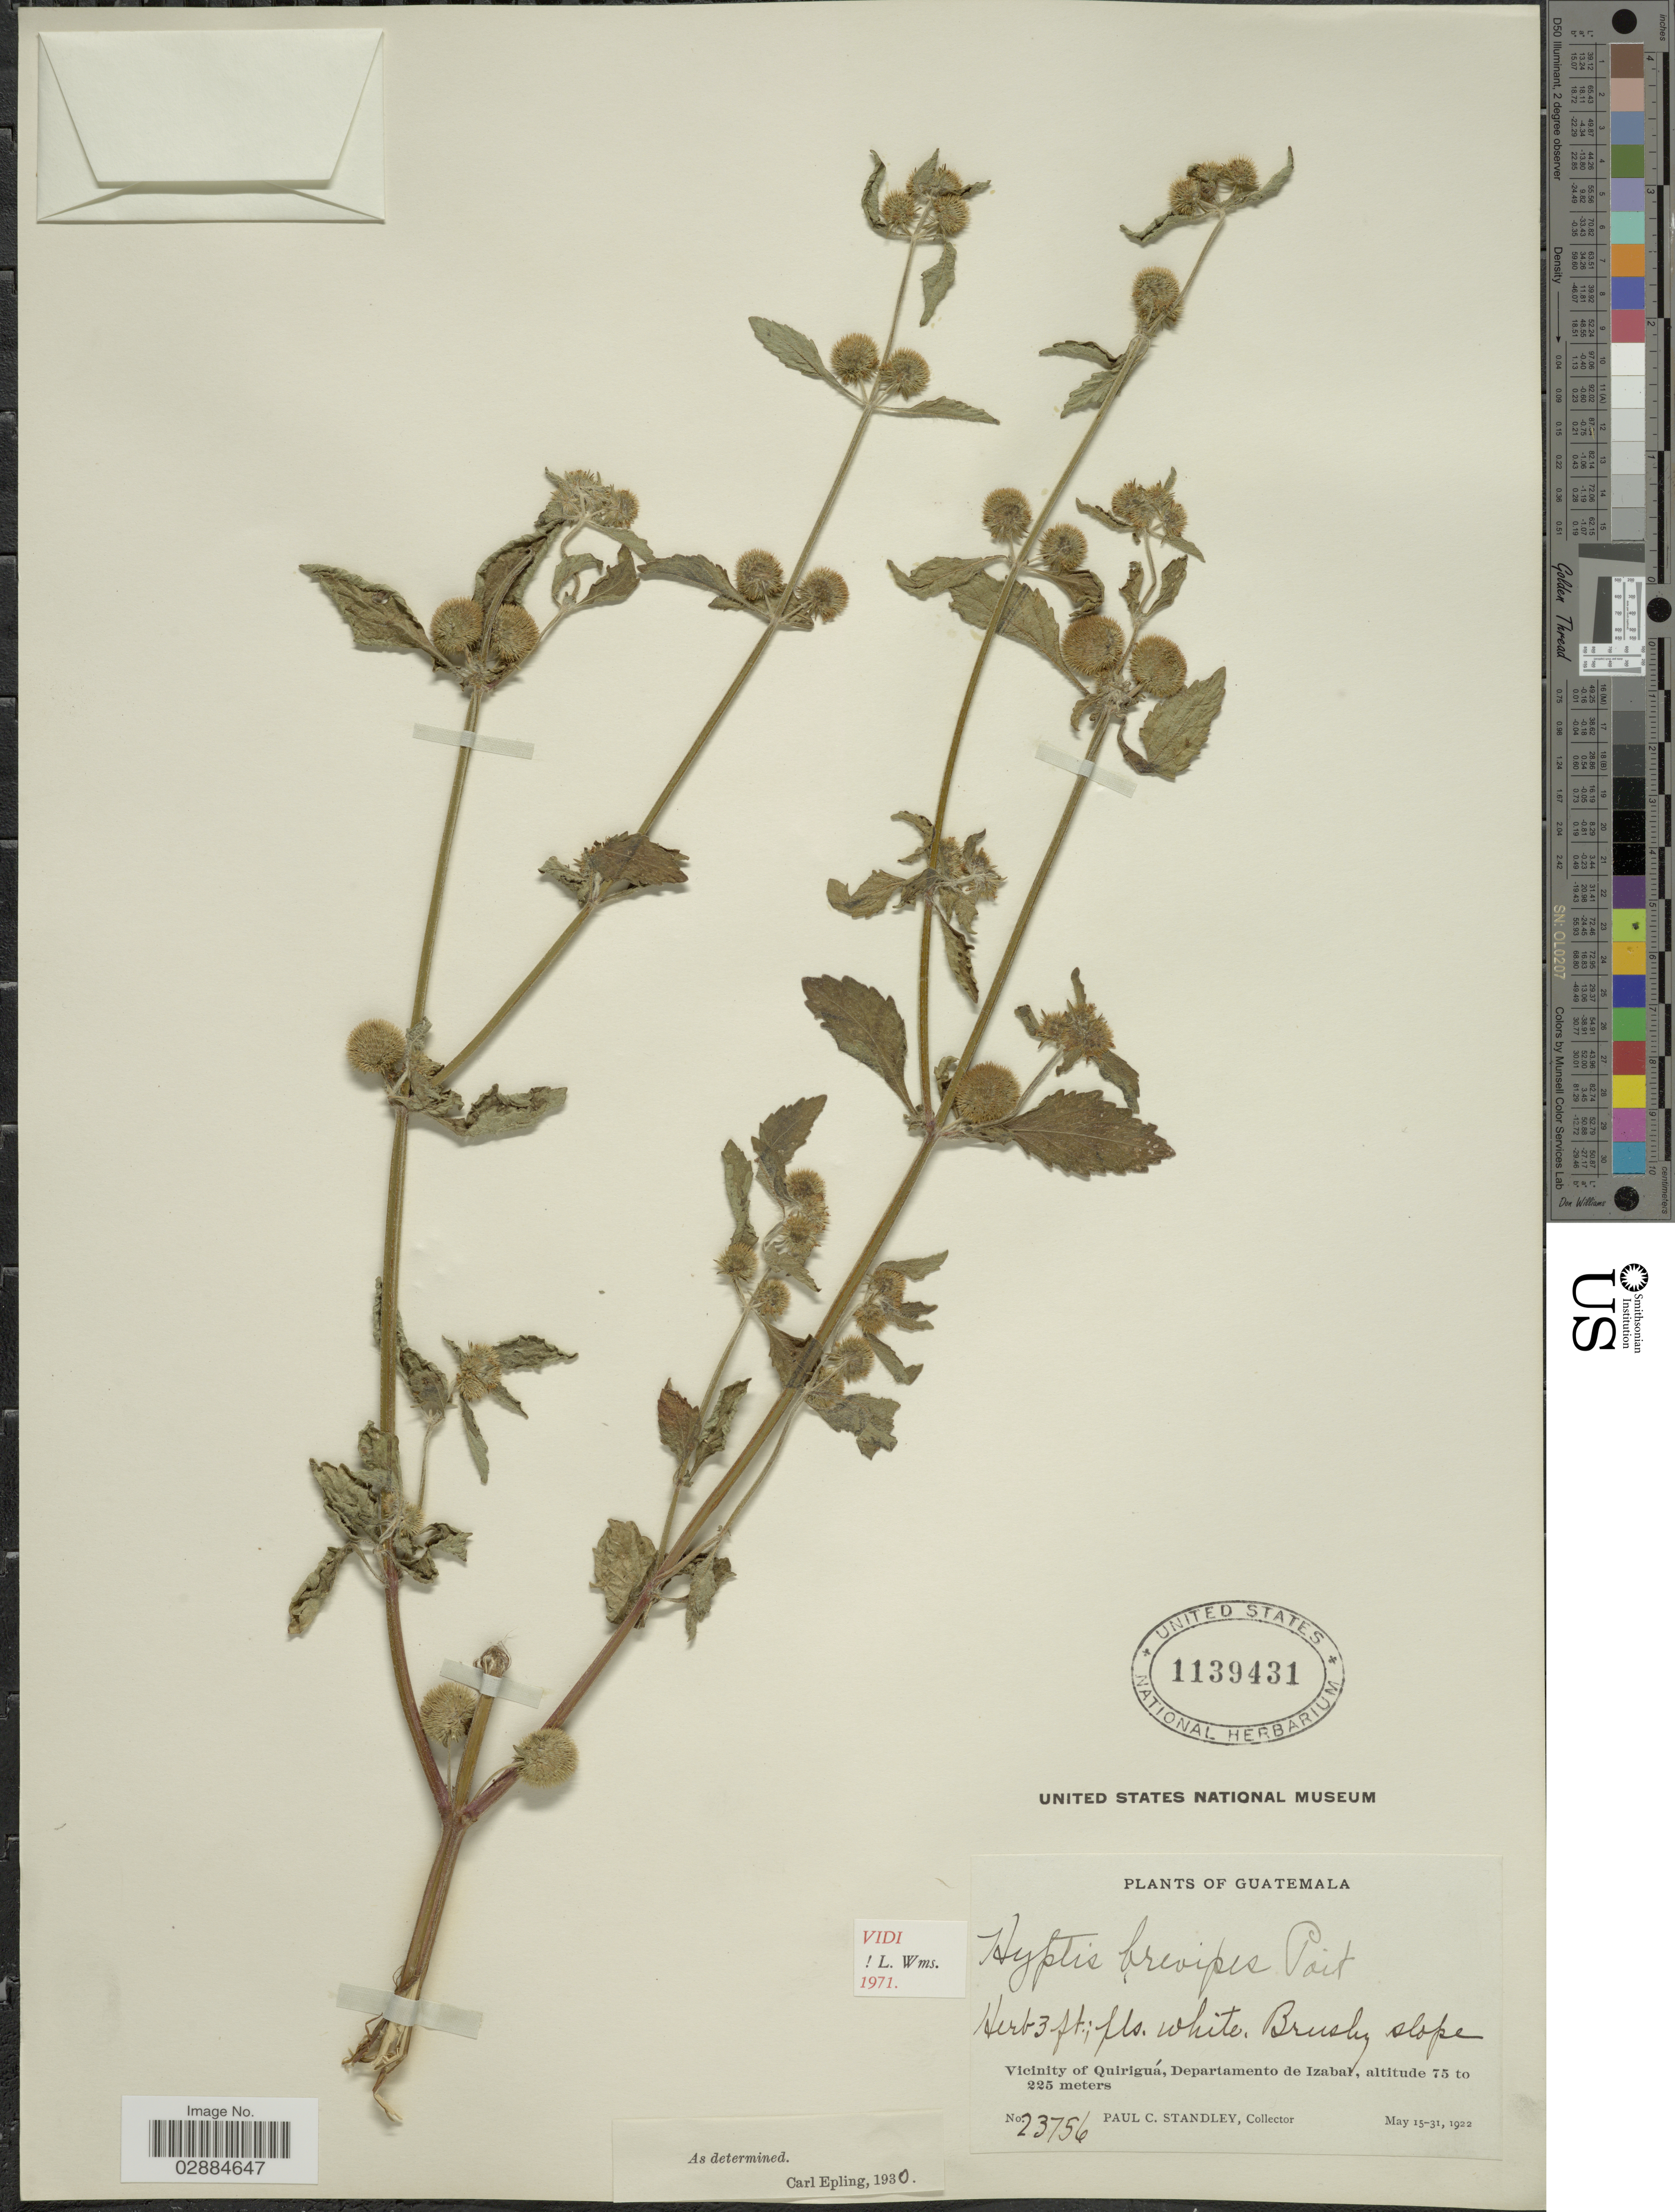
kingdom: Plantae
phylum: Tracheophyta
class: Magnoliopsida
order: Lamiales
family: Lamiaceae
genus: Hyptis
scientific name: Hyptis brevipes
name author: Poit.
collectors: P. C. Standley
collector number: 23756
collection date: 1922-05-15/1922-05-31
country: Guatemala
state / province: Izabal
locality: Vicinity of Quirigúa, Departamento de Izabal.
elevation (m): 75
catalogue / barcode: US 1139431